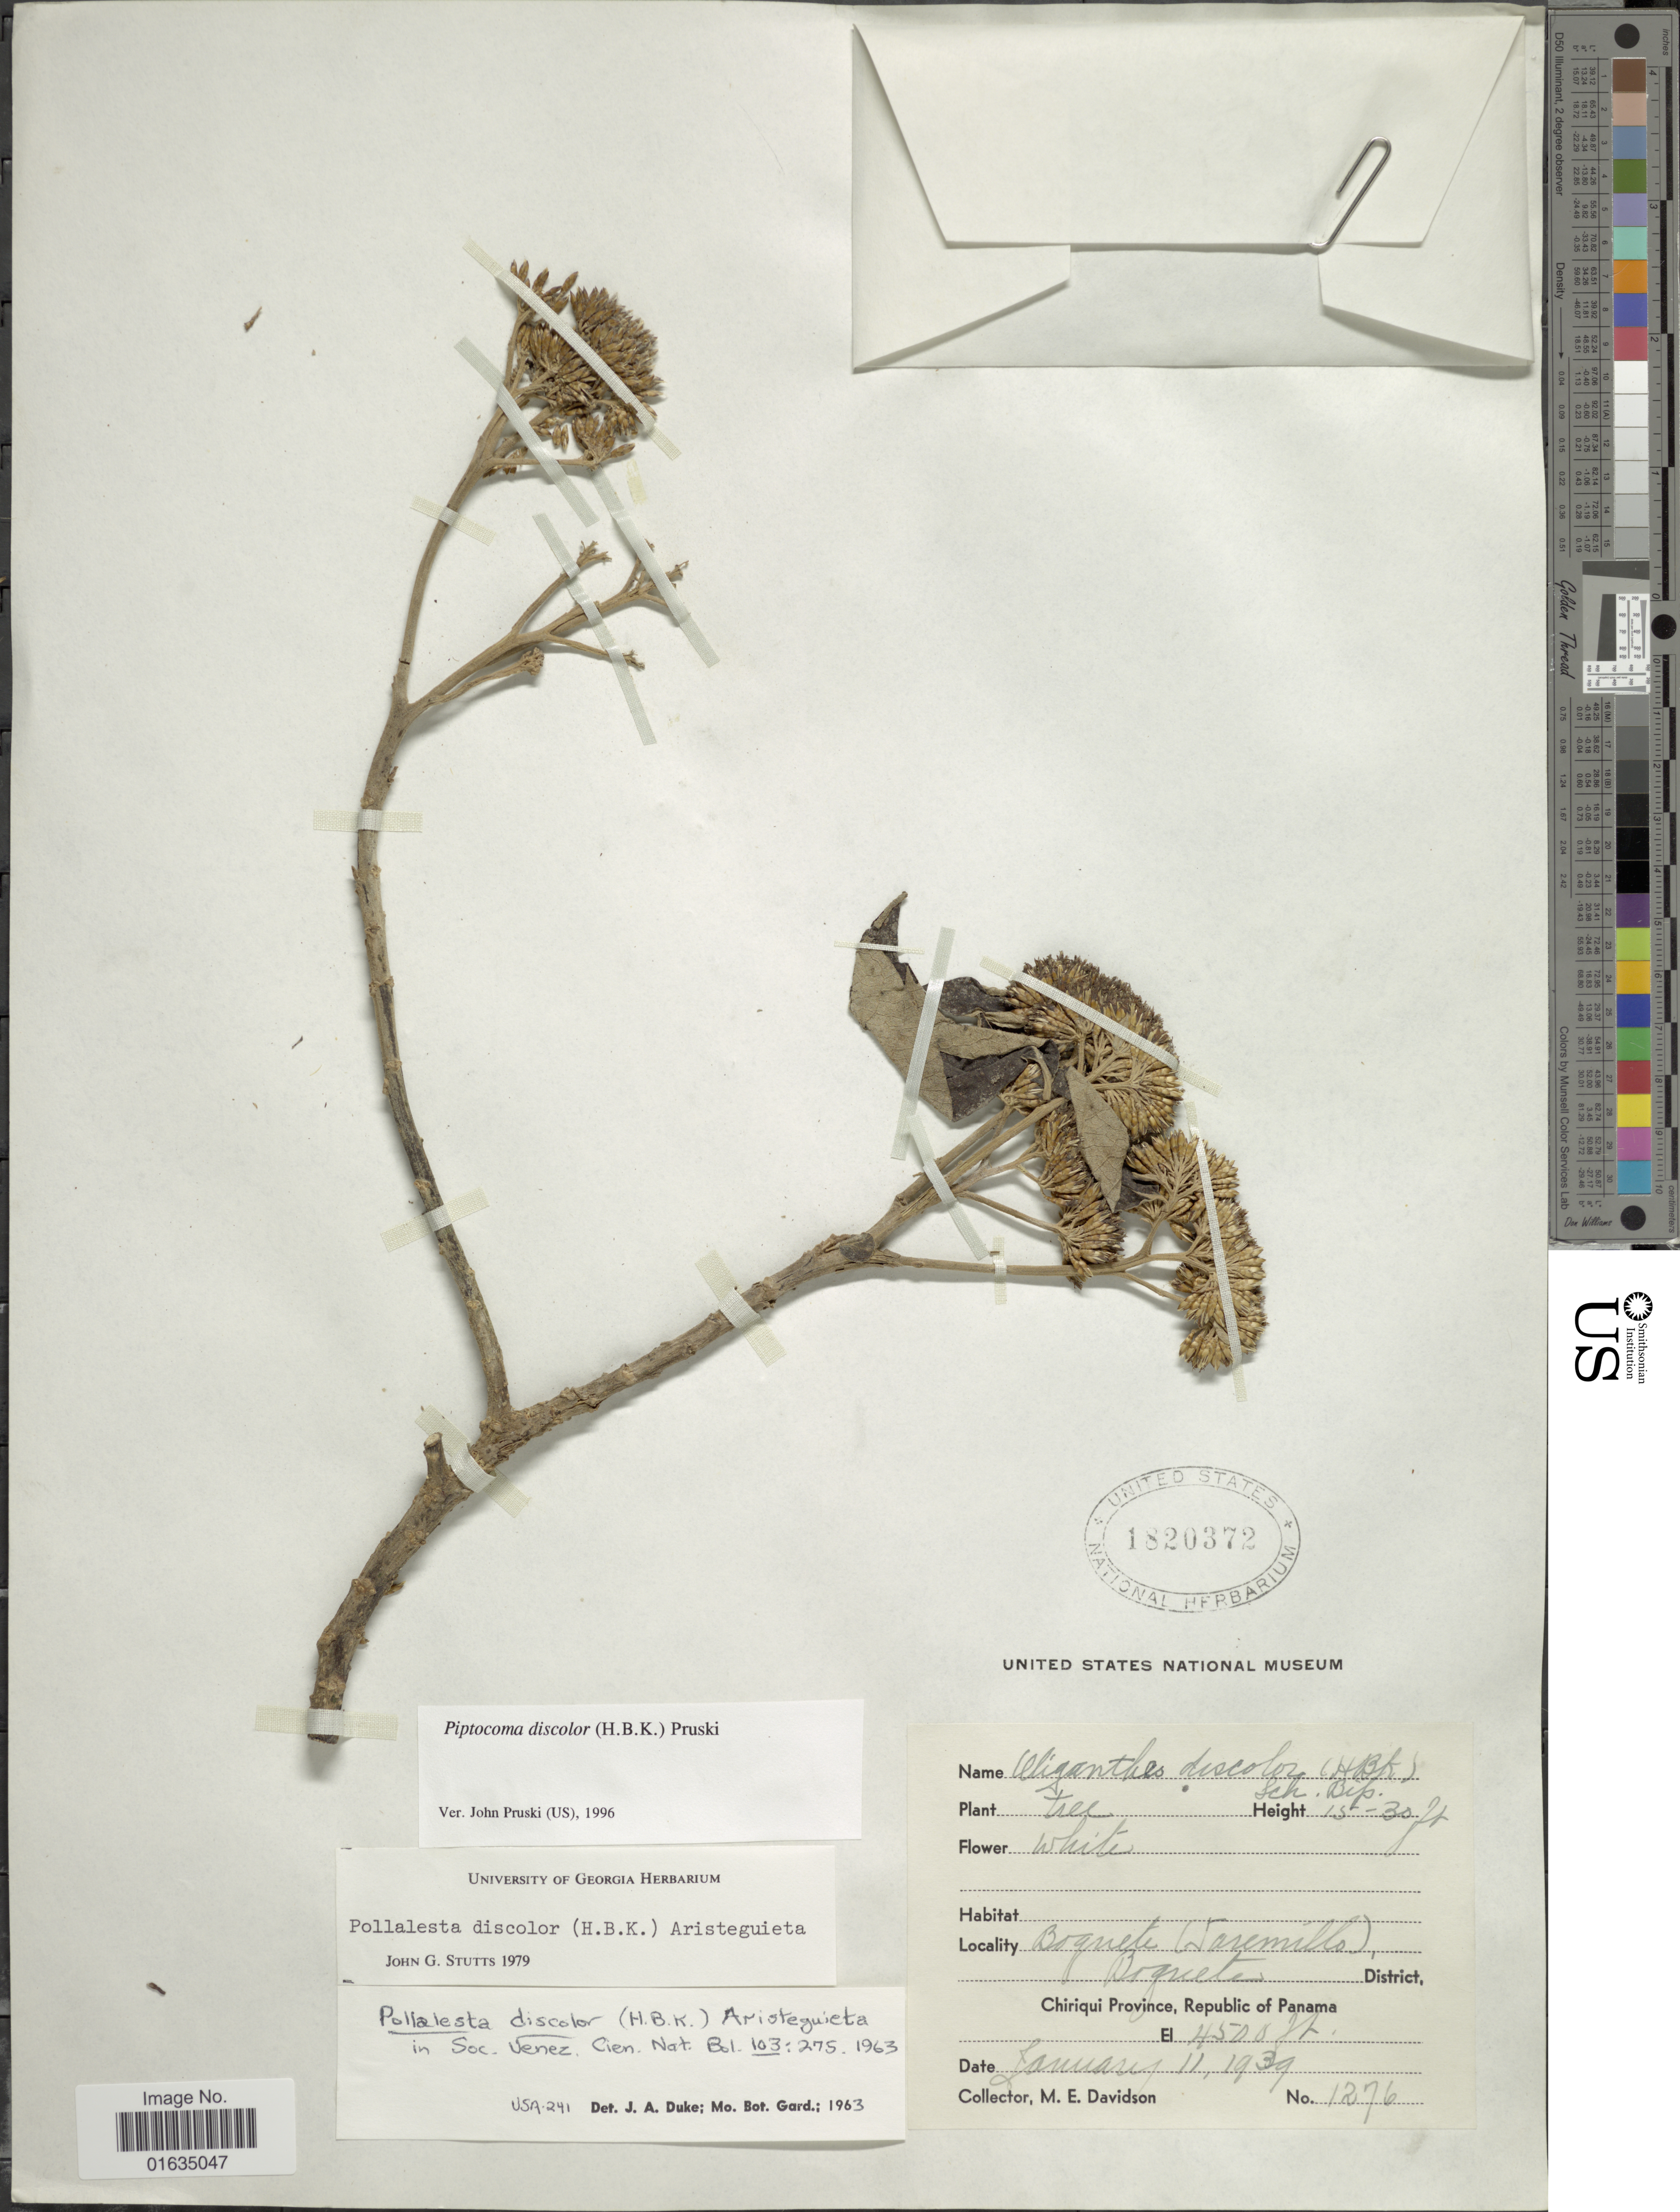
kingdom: Plantae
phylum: Tracheophyta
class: Magnoliopsida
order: Asterales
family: Asteraceae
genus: Pollalesta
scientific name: Pollalesta discolor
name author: (Kunth) Aristeg.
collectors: M. E. Davidson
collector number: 1276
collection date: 1939-01-11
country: Panama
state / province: Chiriqui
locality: Boquete (Jaremillo), Boquete District, Chiriqui Province, Republic of Panama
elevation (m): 1372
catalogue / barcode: US 1820372